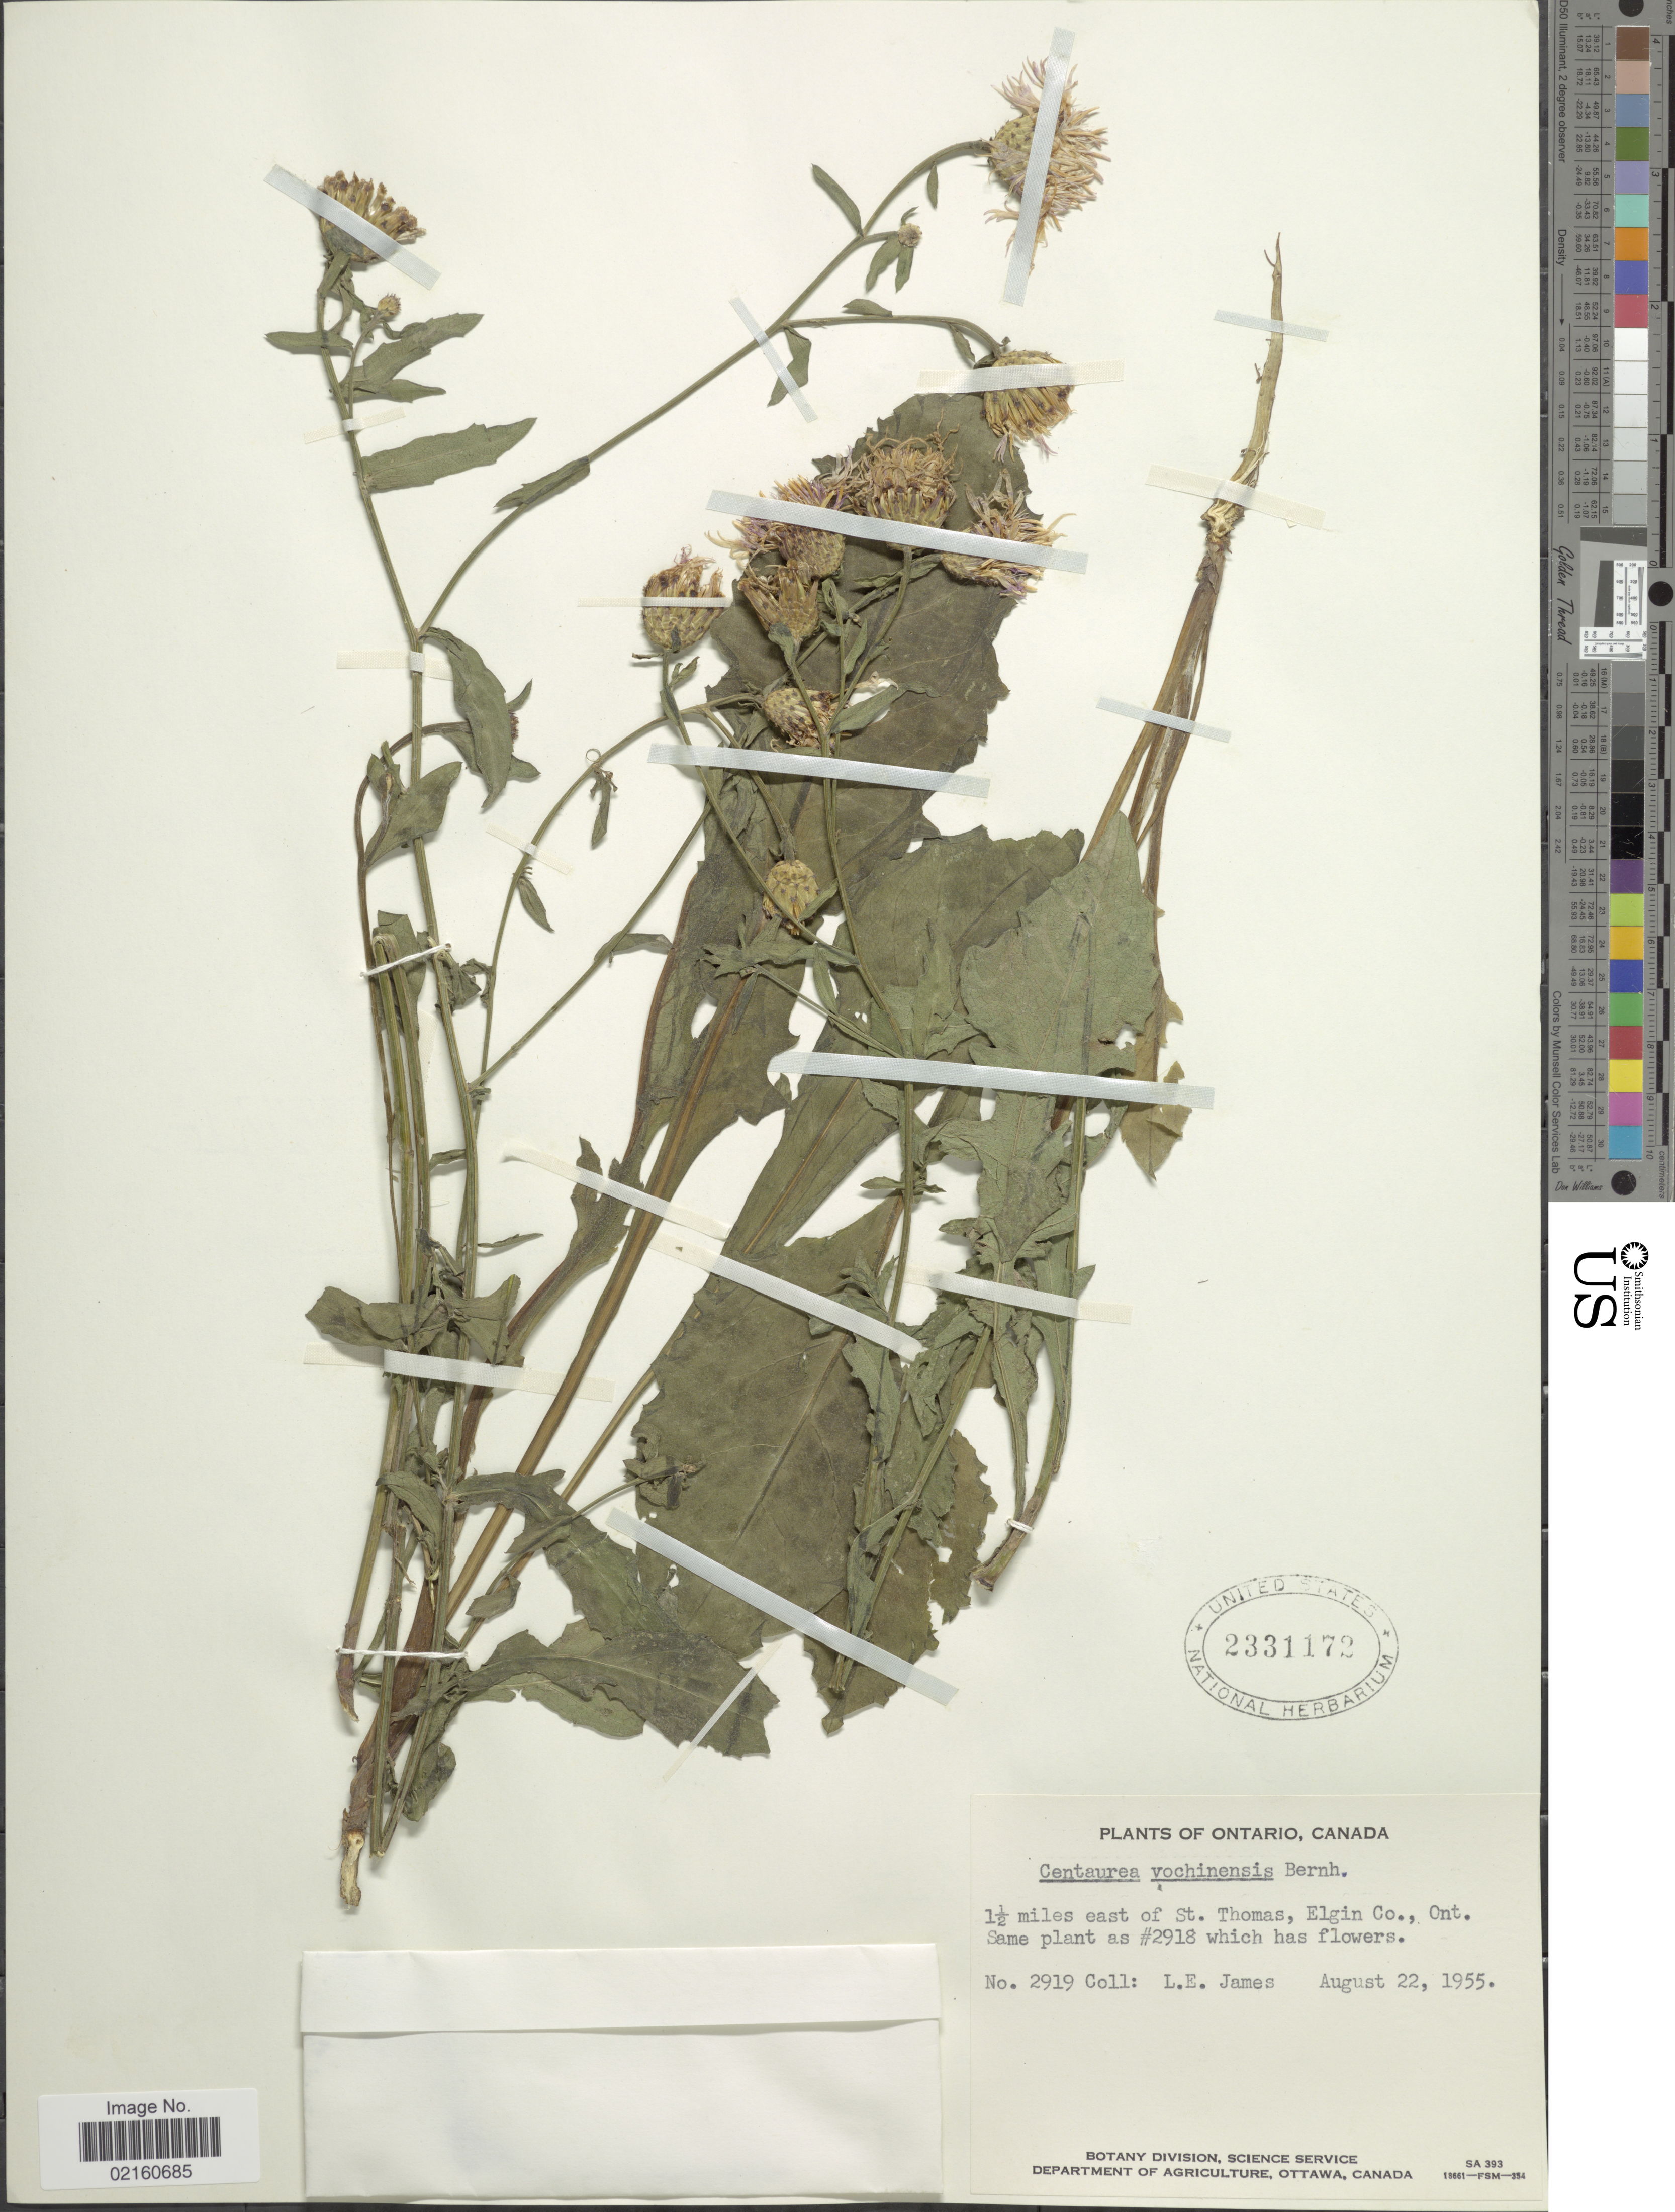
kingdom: Plantae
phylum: Tracheophyta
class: Magnoliopsida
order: Asterales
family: Asteraceae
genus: Centaurea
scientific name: Centaurea nigrescens subsp. vochinensis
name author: (Bernh. ex Rchb.) Nyman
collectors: L. E. James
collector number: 2919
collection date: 1955-08-22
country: Canada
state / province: Ontario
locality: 1½ miles east of St. Thomas, Elgin Co.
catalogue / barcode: US 2331172